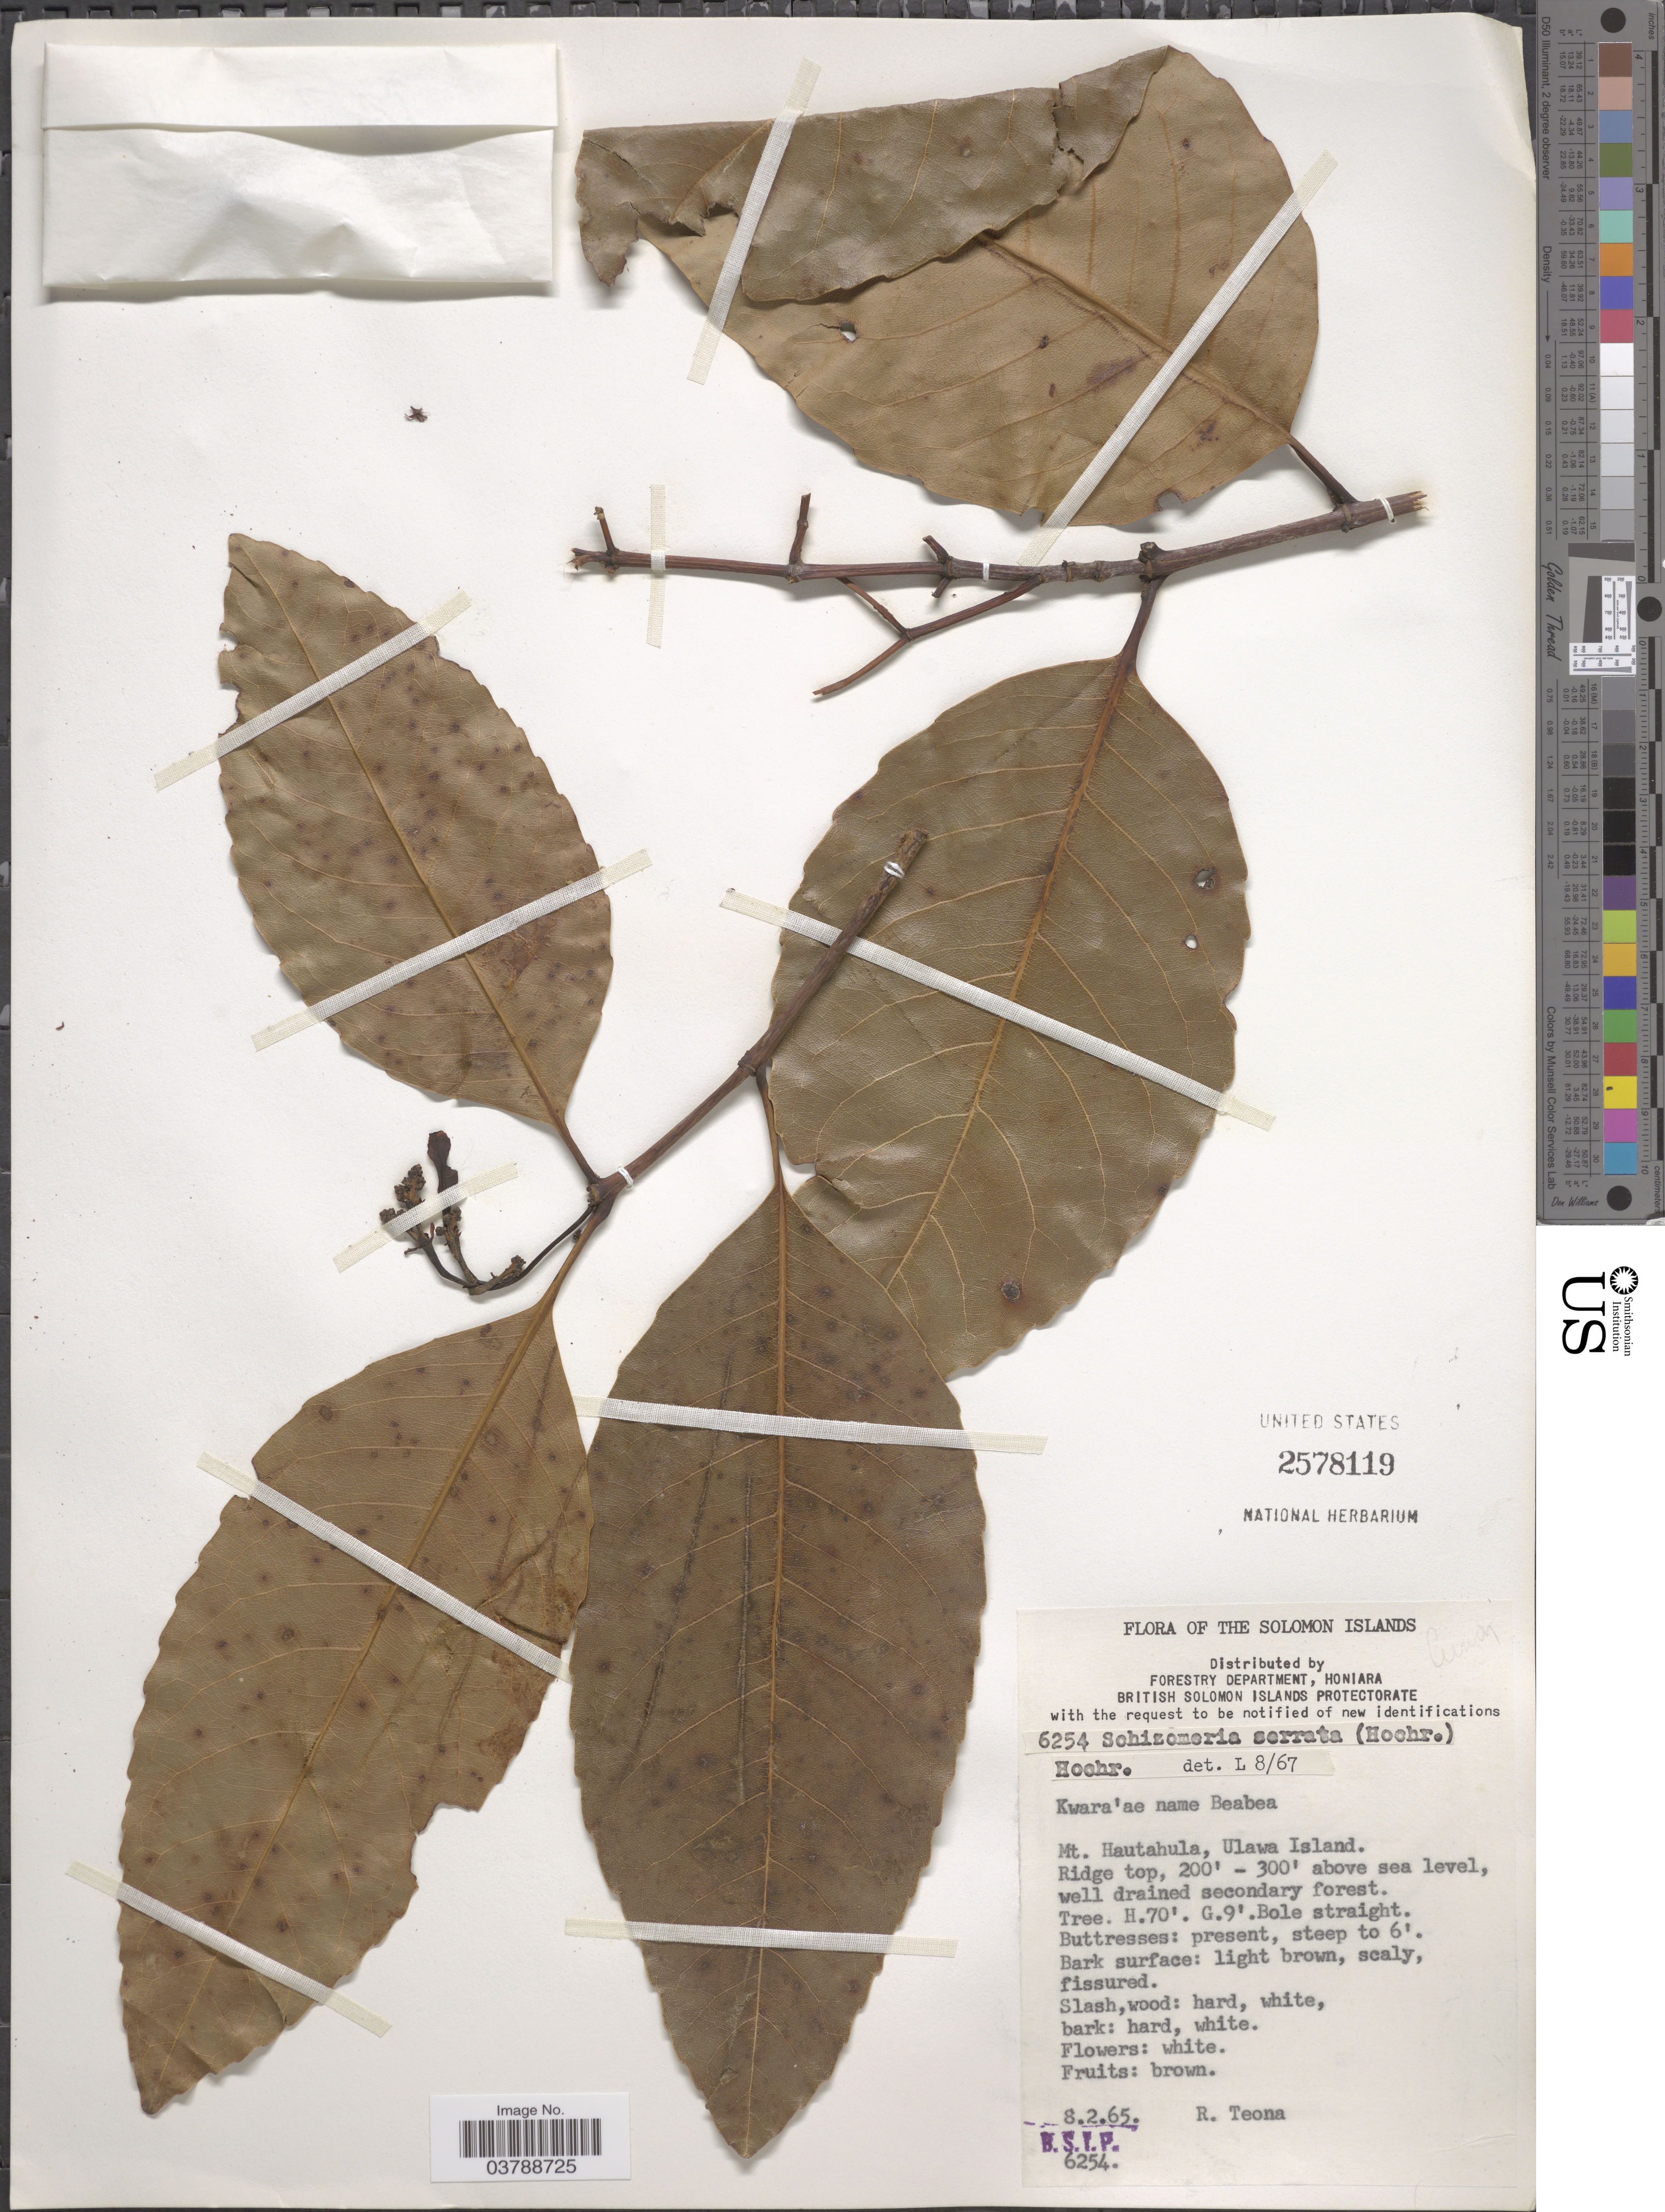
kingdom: Plantae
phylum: Tracheophyta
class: Magnoliopsida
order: Oxalidales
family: Cunoniaceae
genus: Schizomeria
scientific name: Schizomeria serrata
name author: (Hochr.) Hochr.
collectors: R. Teona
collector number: BSIP6254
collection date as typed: Transcribed d/m/y: 8/2/65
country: Solomon Islands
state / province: Solomon Islands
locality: Mt. Hautahula, Ulawa Island. Ridge top.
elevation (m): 61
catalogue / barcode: US 2578119